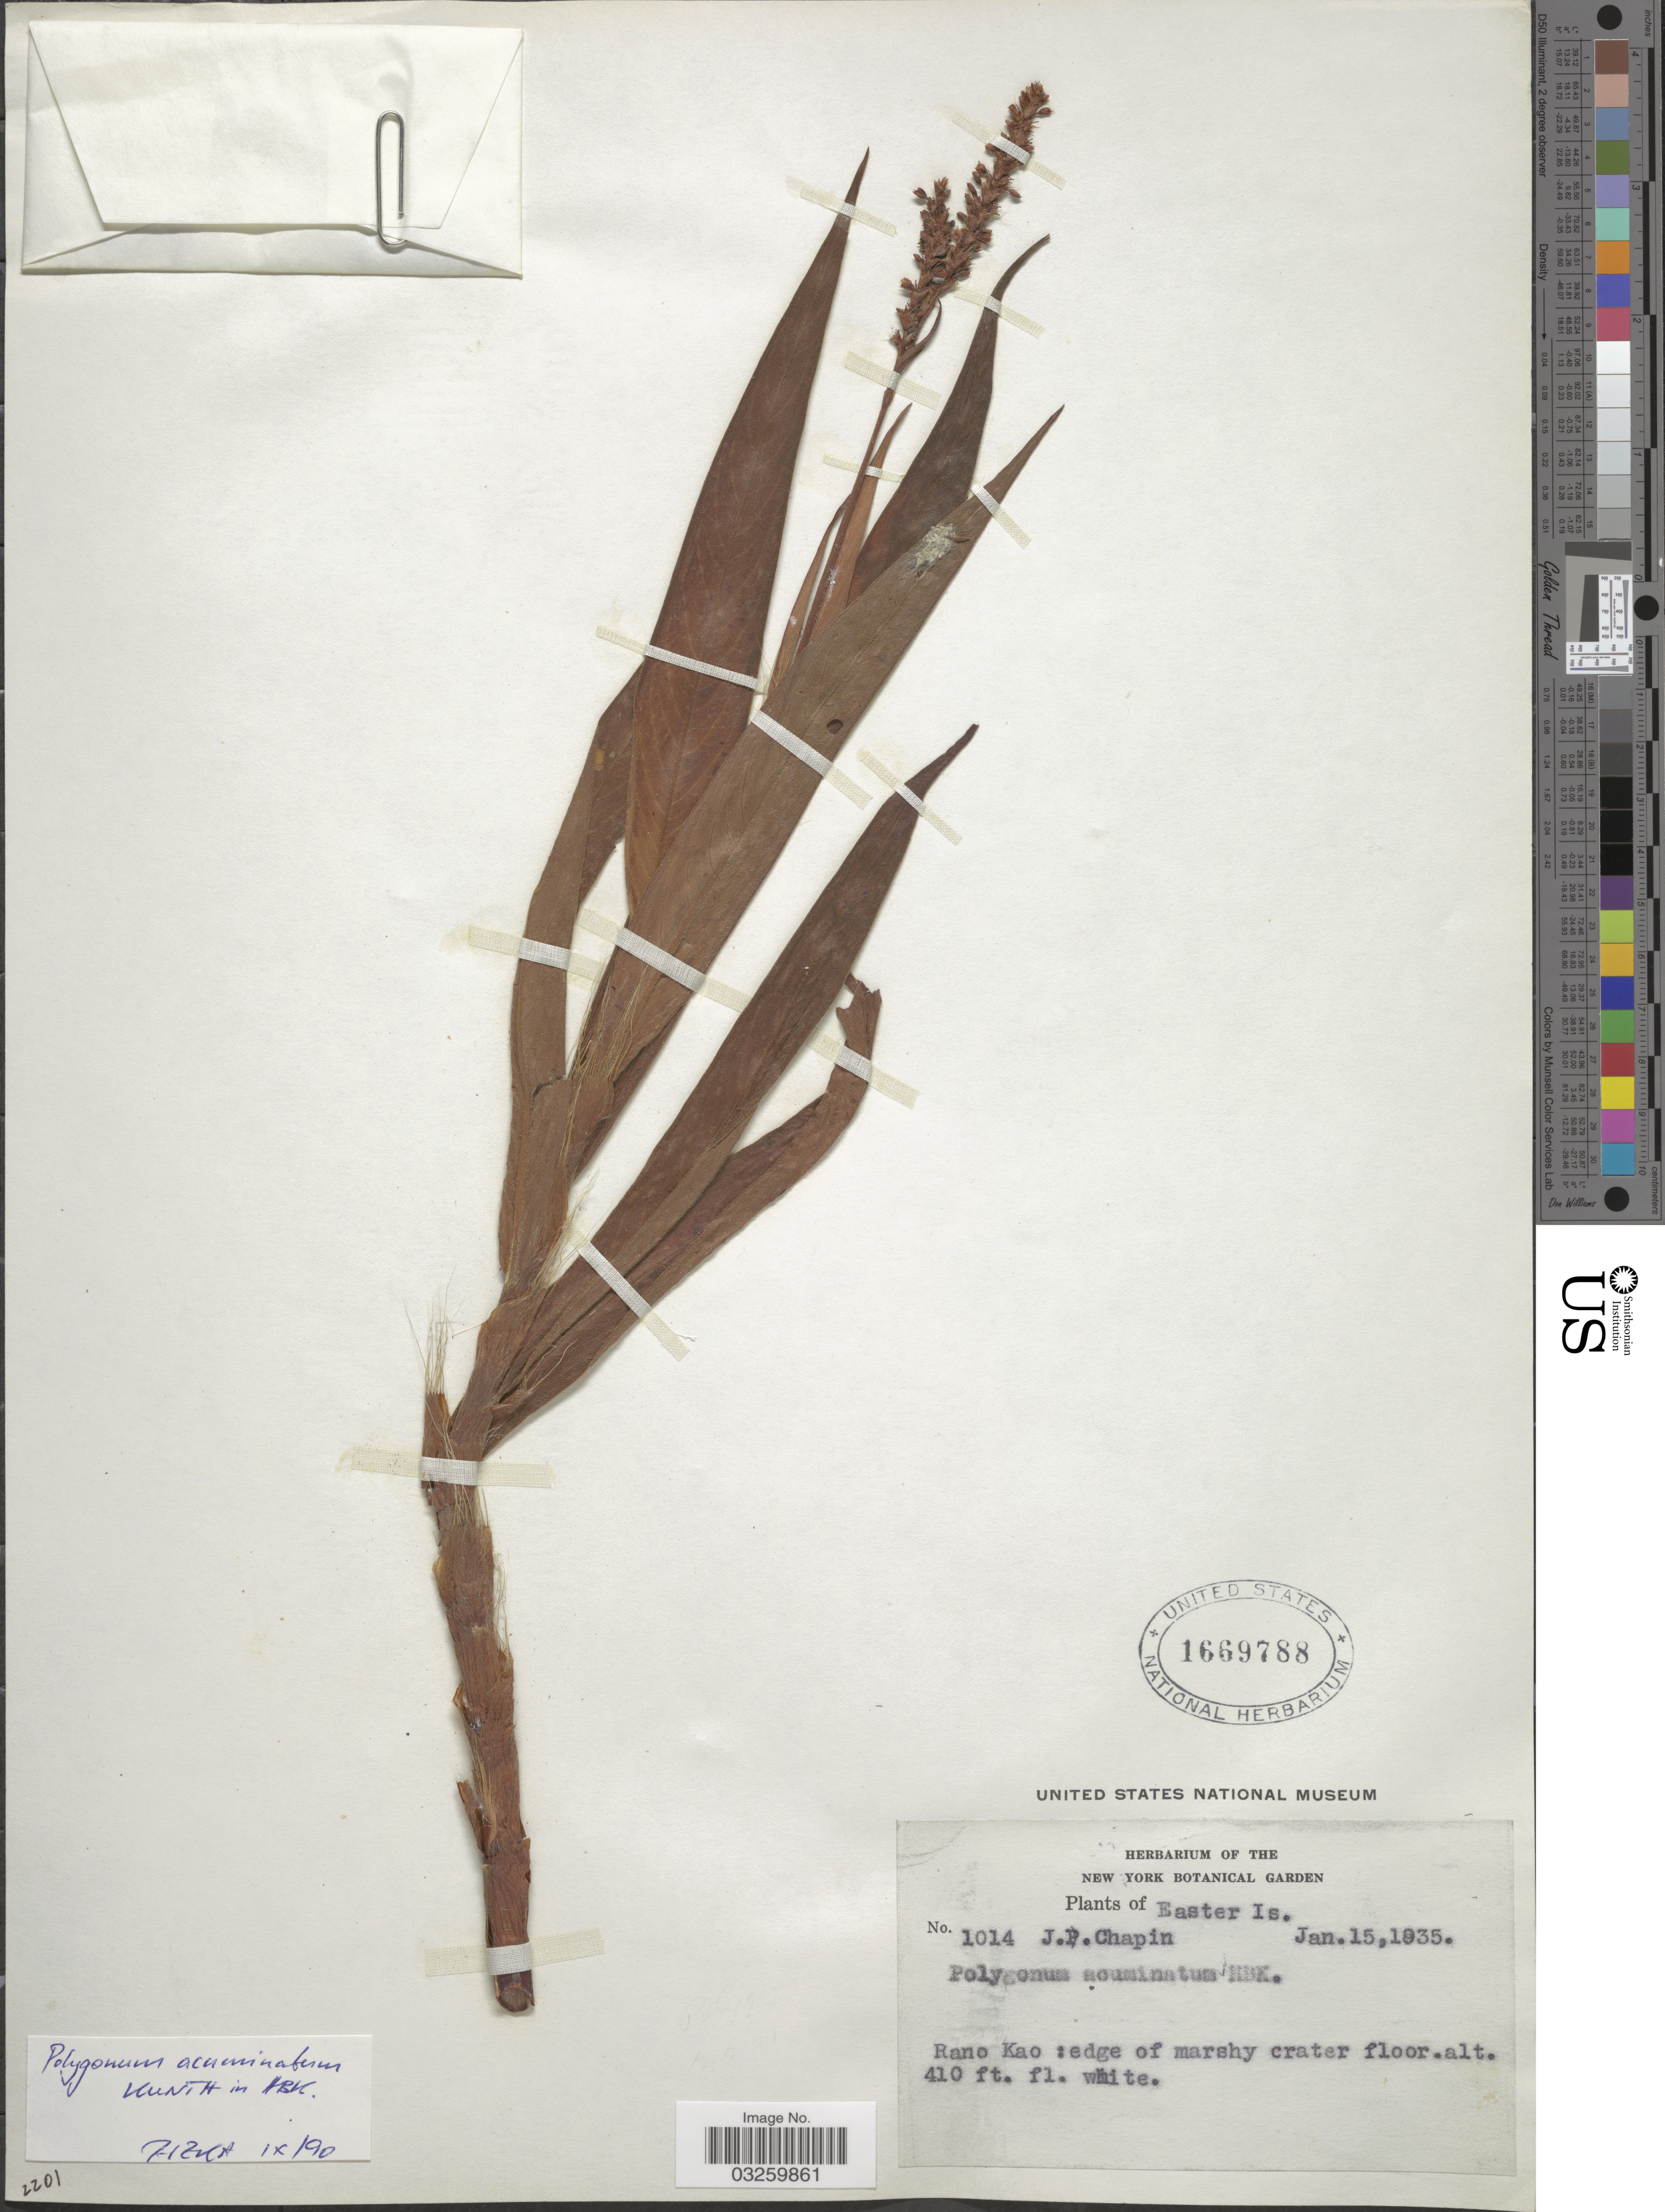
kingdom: Plantae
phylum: Tracheophyta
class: Magnoliopsida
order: Caryophyllales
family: Polygonaceae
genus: Persicaria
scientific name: Persicaria glabra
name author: (Willd.) M. Gómez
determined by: Wagner, W. L., (BOT), Smithsonian Institution - National Museum of Natural History (UNITED STATES)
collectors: J. Chapin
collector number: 1014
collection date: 1935-01-15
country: Chile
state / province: Valparaíso (V)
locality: Easter Is. Rano Kao: edge of marshy crater floor.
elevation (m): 125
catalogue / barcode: US 1669788